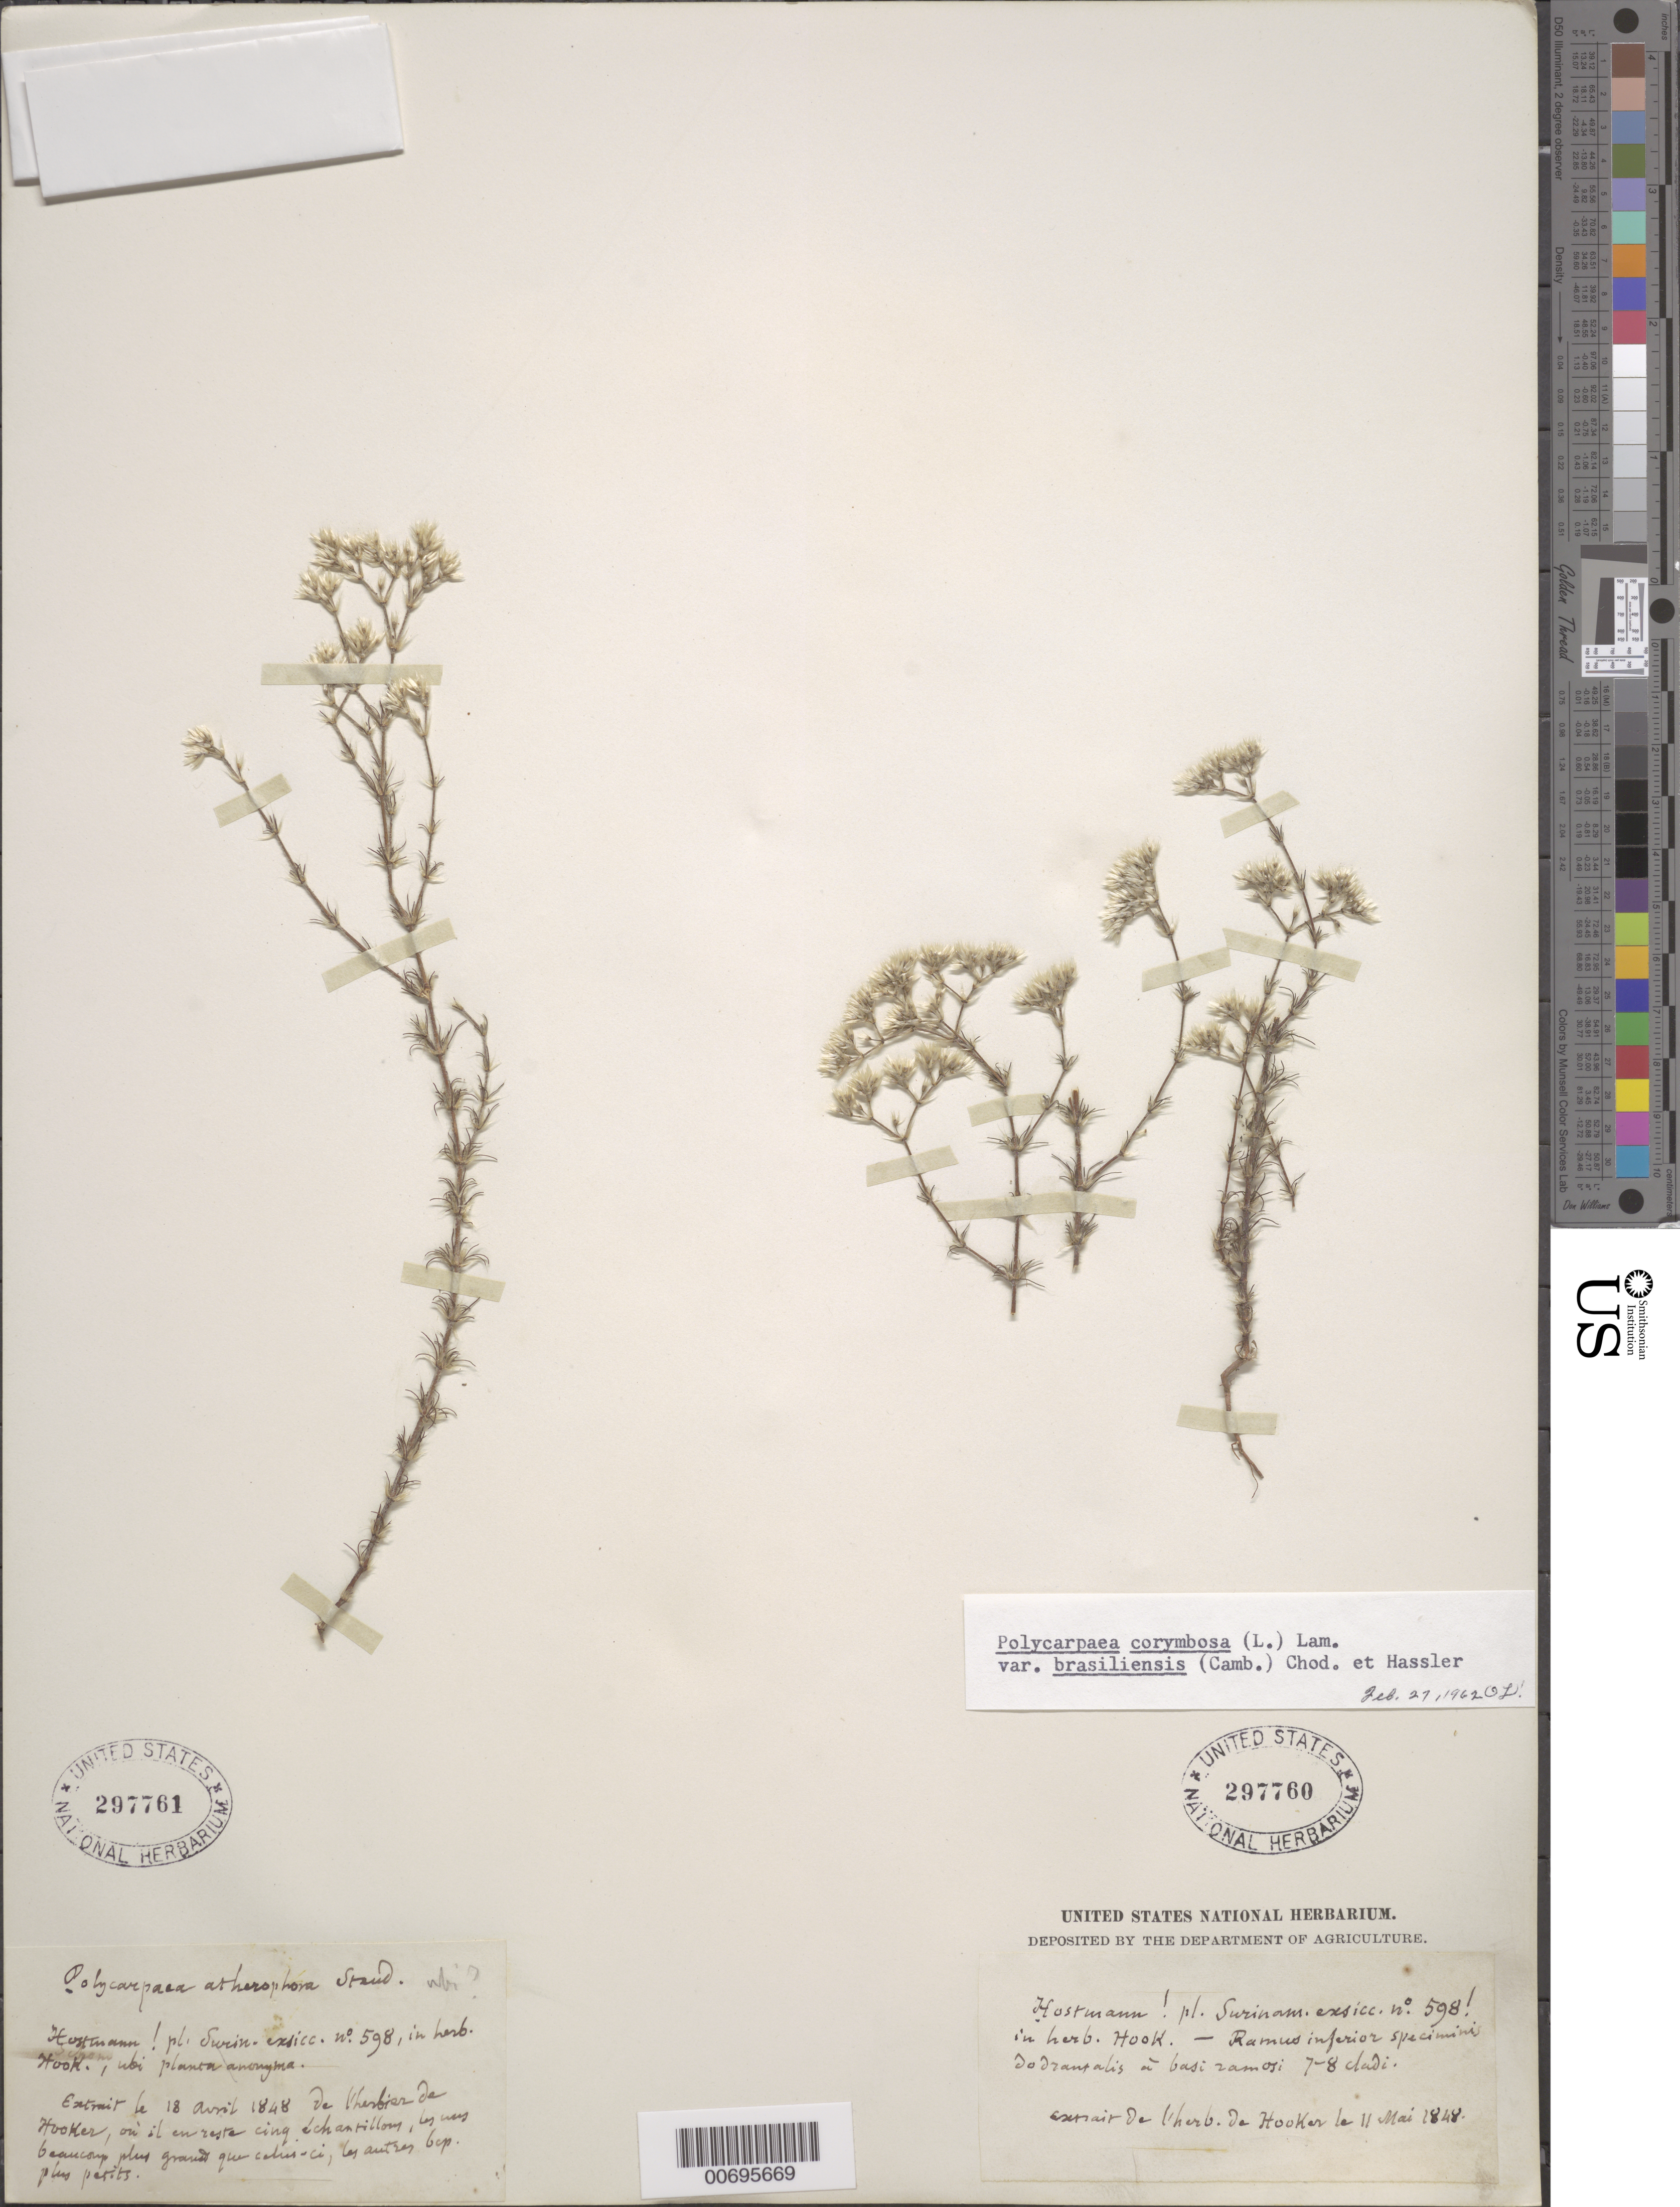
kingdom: Plantae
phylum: Tracheophyta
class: Magnoliopsida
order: Caryophyllales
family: Caryophyllaceae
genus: Polycarpaea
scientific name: Polycarpaea corymbosa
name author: (L.) Lam.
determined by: DeFilipps, R. A.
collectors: F. Hostmann & A. Kappler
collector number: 598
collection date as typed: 11-May-48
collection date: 1948-05-11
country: Suriname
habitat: Sandy dry areas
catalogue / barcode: US 297760